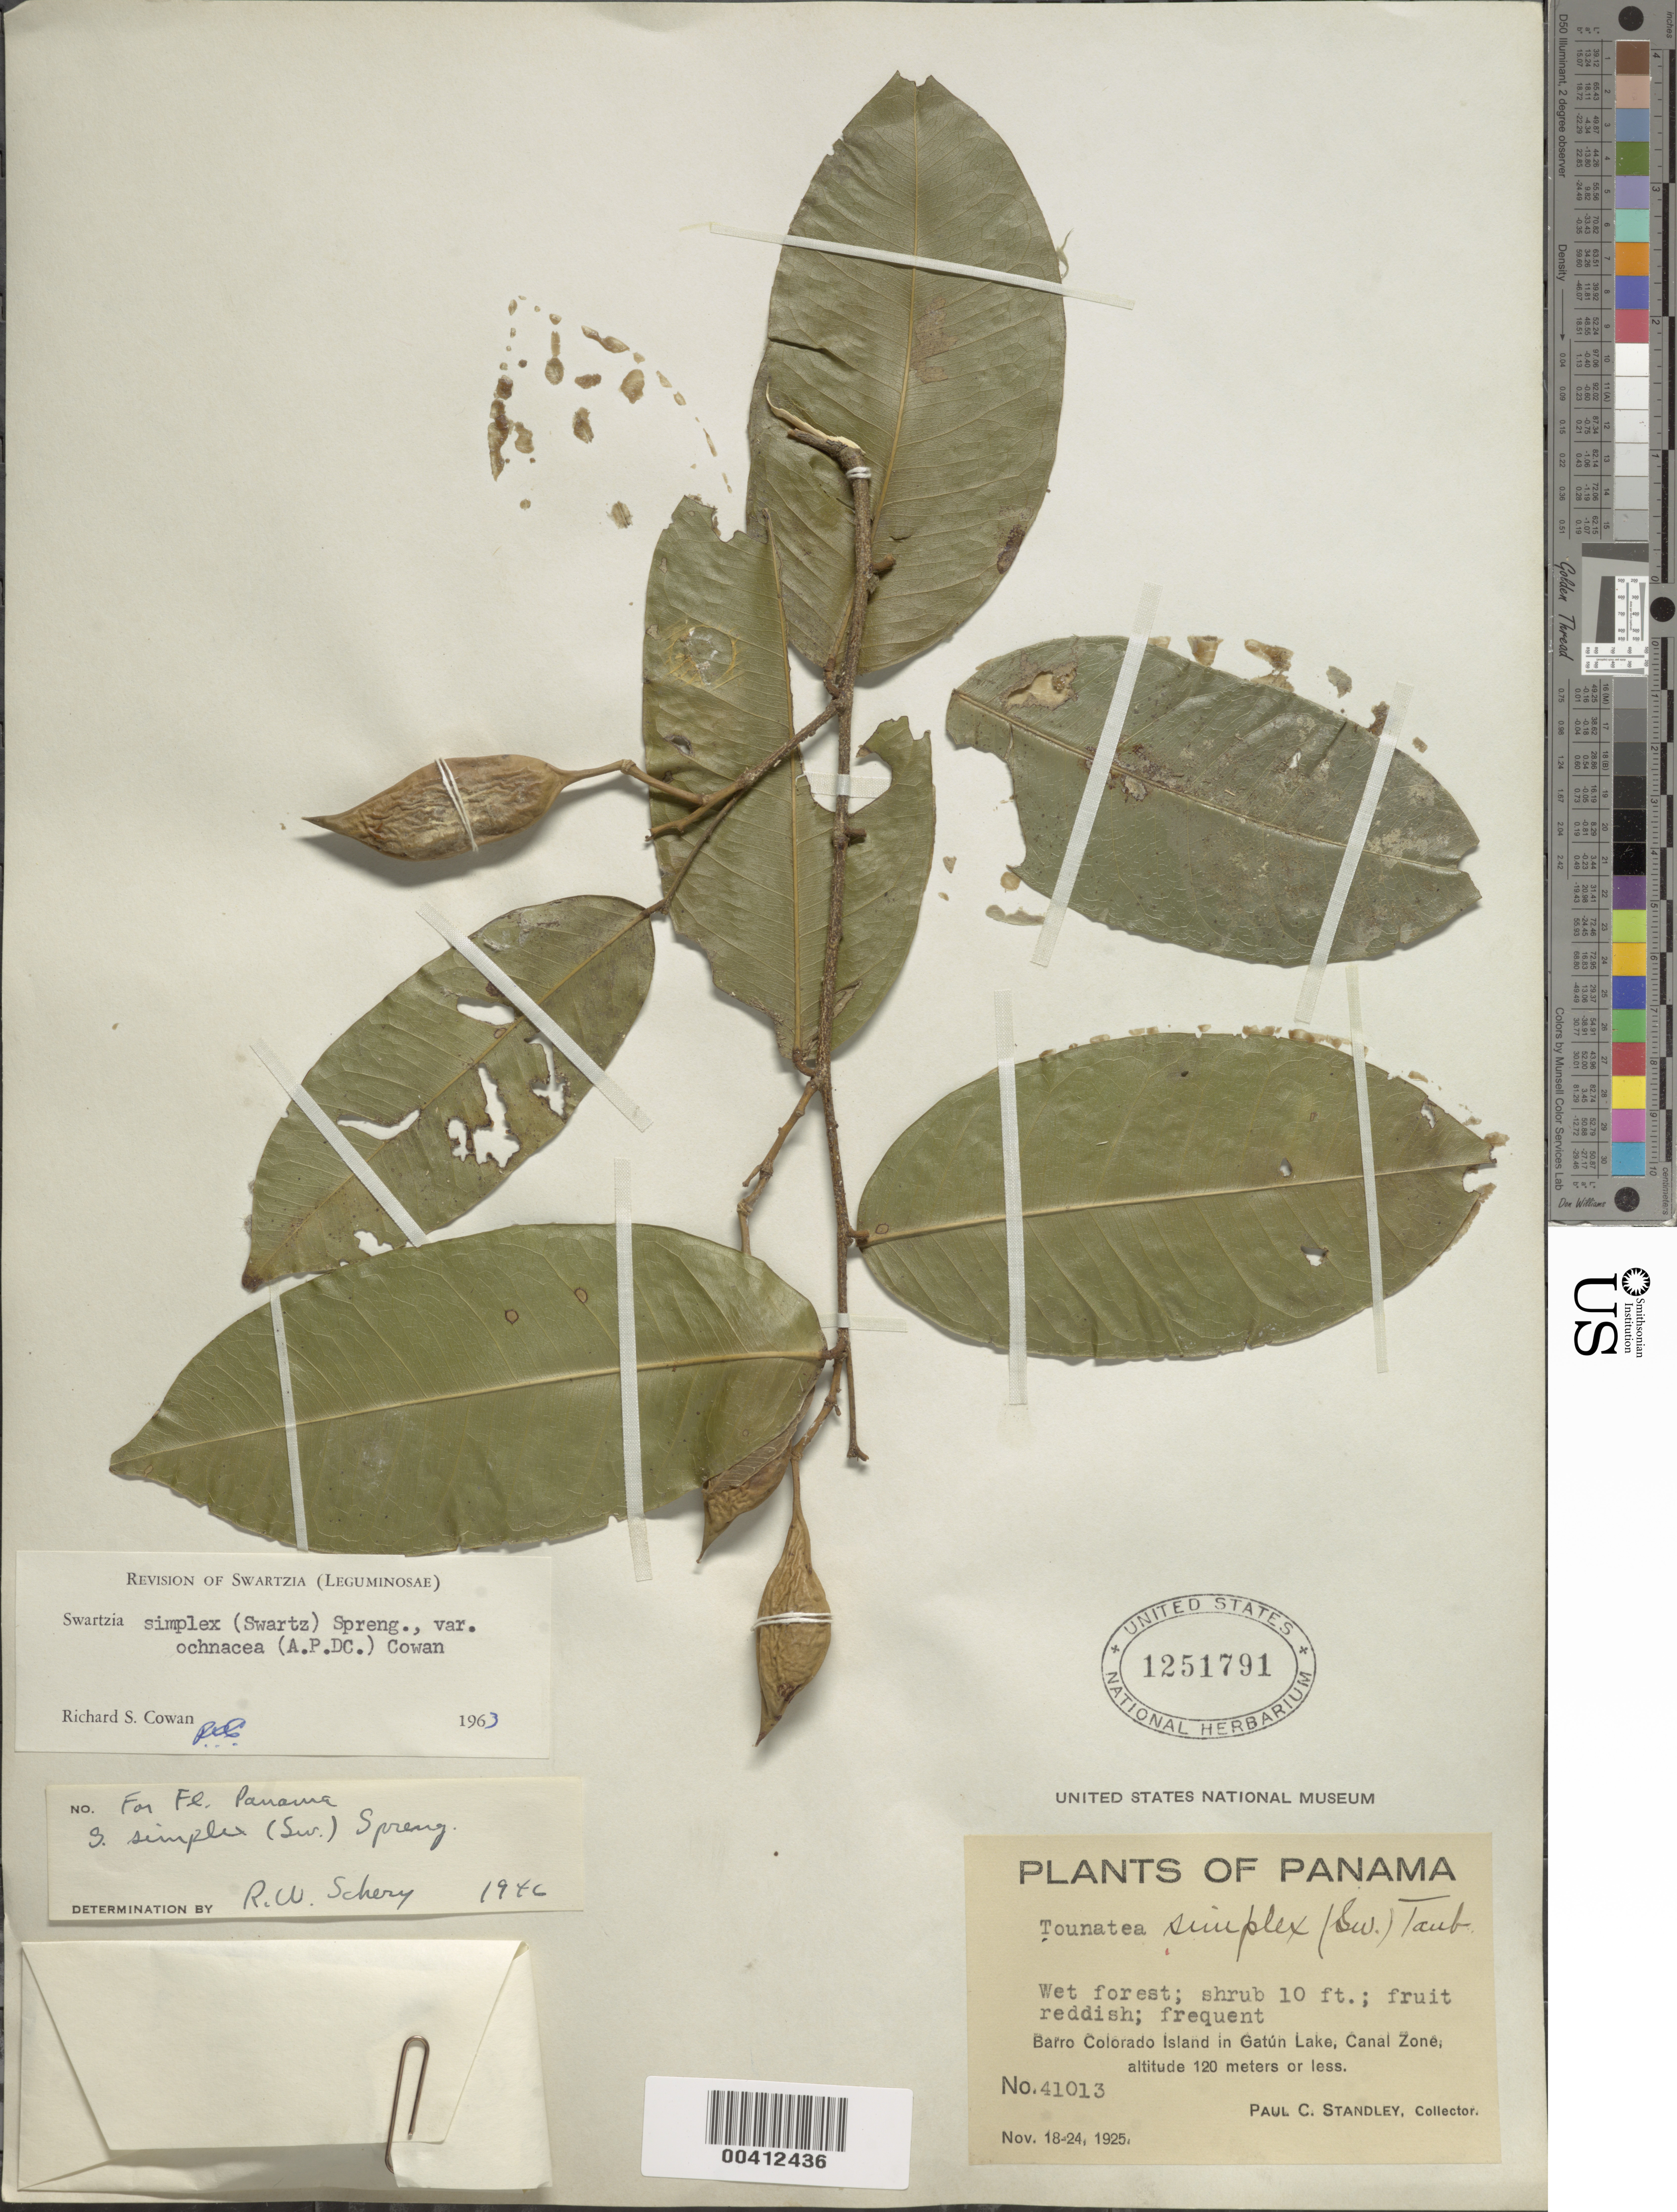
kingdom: Plantae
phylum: Tracheophyta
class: Magnoliopsida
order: Fabales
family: Fabaceae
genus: Swartzia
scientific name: Swartzia simplex var. ochnacea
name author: (DC.) R.S. Cowan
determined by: Cowan, R. S.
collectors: P. C. Standley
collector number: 41013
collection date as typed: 18 Nov 1925 to 24 Nov 1925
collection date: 1925-11-18/1925-11-24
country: Panama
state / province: Panamá Oeste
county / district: Canal Zone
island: Barro Colorado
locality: Barro Colorado I.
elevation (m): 120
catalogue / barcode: US 1251791